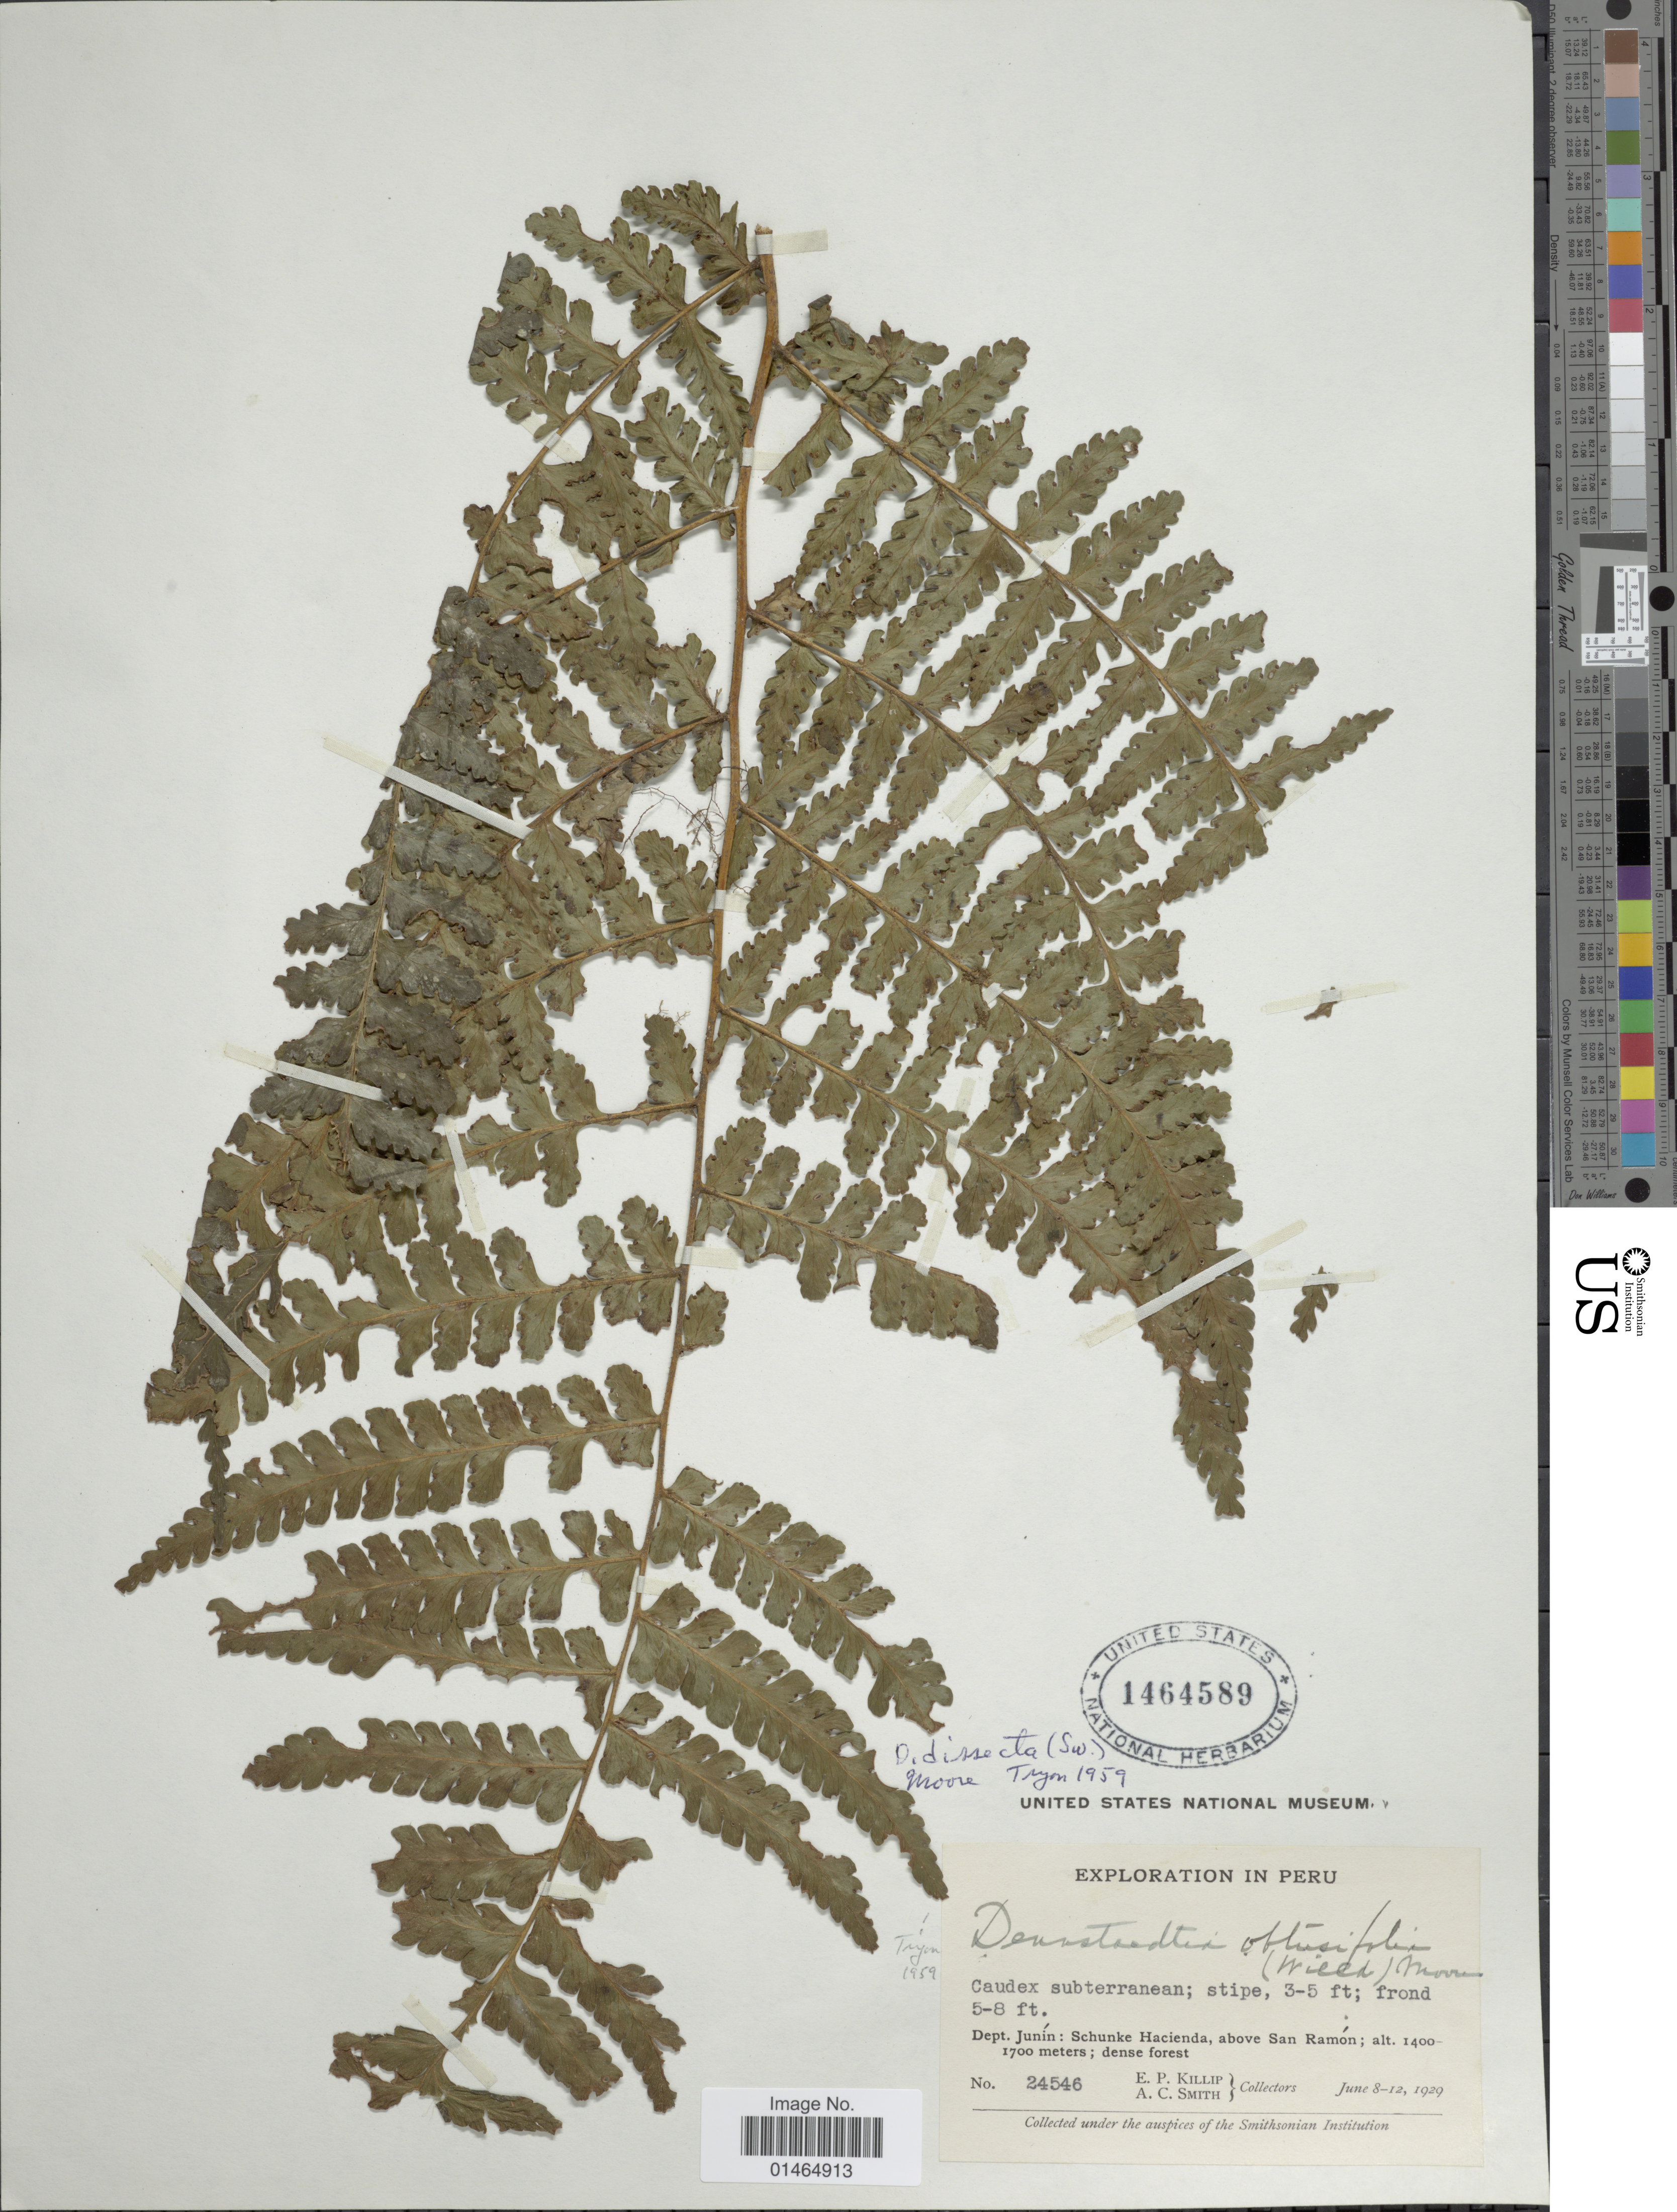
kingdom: Plantae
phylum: Tracheophyta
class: Polypodiopsida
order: Polypodiales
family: Dennstaedtiaceae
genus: Dennstaedtia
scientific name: Dennstaedtia obtusifolia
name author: (Willd.) T. Moore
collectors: E. P. Killip & A. C. Smith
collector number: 24546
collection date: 1929-06-08/1929-06-12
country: Peru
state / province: Junín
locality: Schunke Hacienda, above San Ramón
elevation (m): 1400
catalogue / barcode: US 1464589